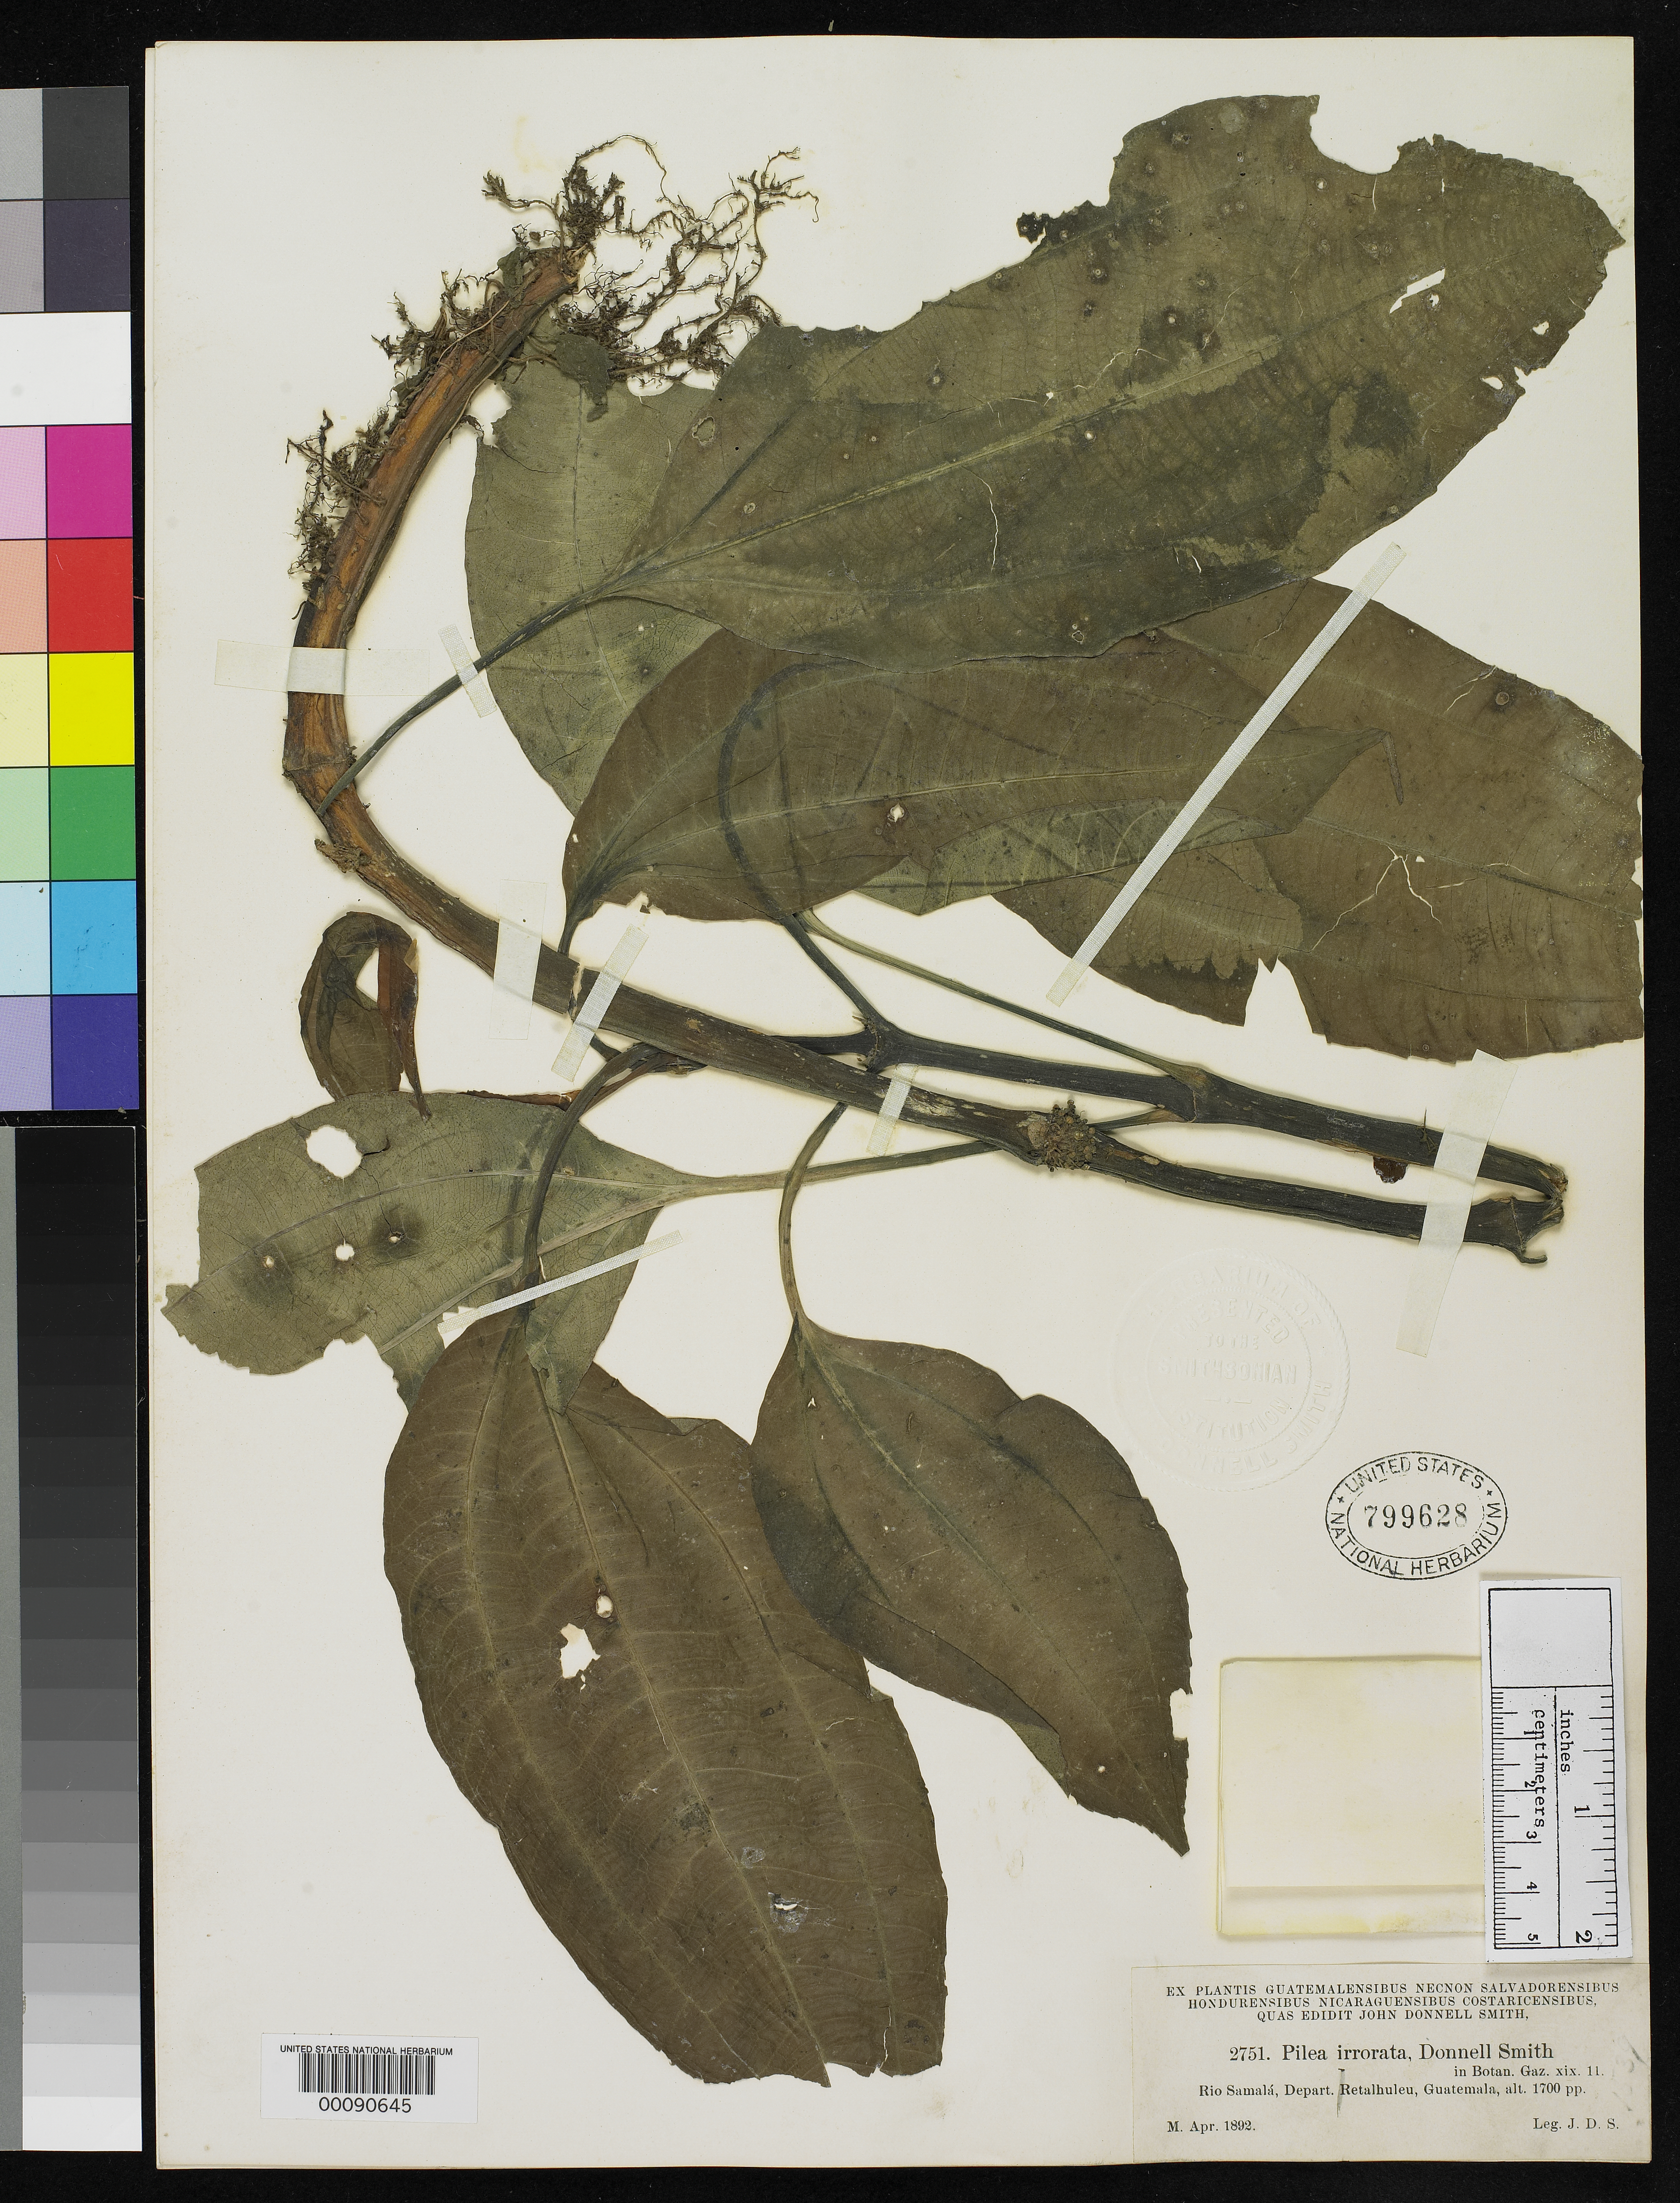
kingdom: Plantae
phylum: Tracheophyta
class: Magnoliopsida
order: Rosales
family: Urticaceae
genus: Pilea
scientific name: Pilea irrorata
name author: Donn. Sm.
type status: Type Collection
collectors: J. Donnell Smith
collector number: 2751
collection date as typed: Apr 1892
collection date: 1892-04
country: Guatemala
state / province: Retalhuleu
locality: Barranca of Rio Samala.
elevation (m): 518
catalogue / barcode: US 799628